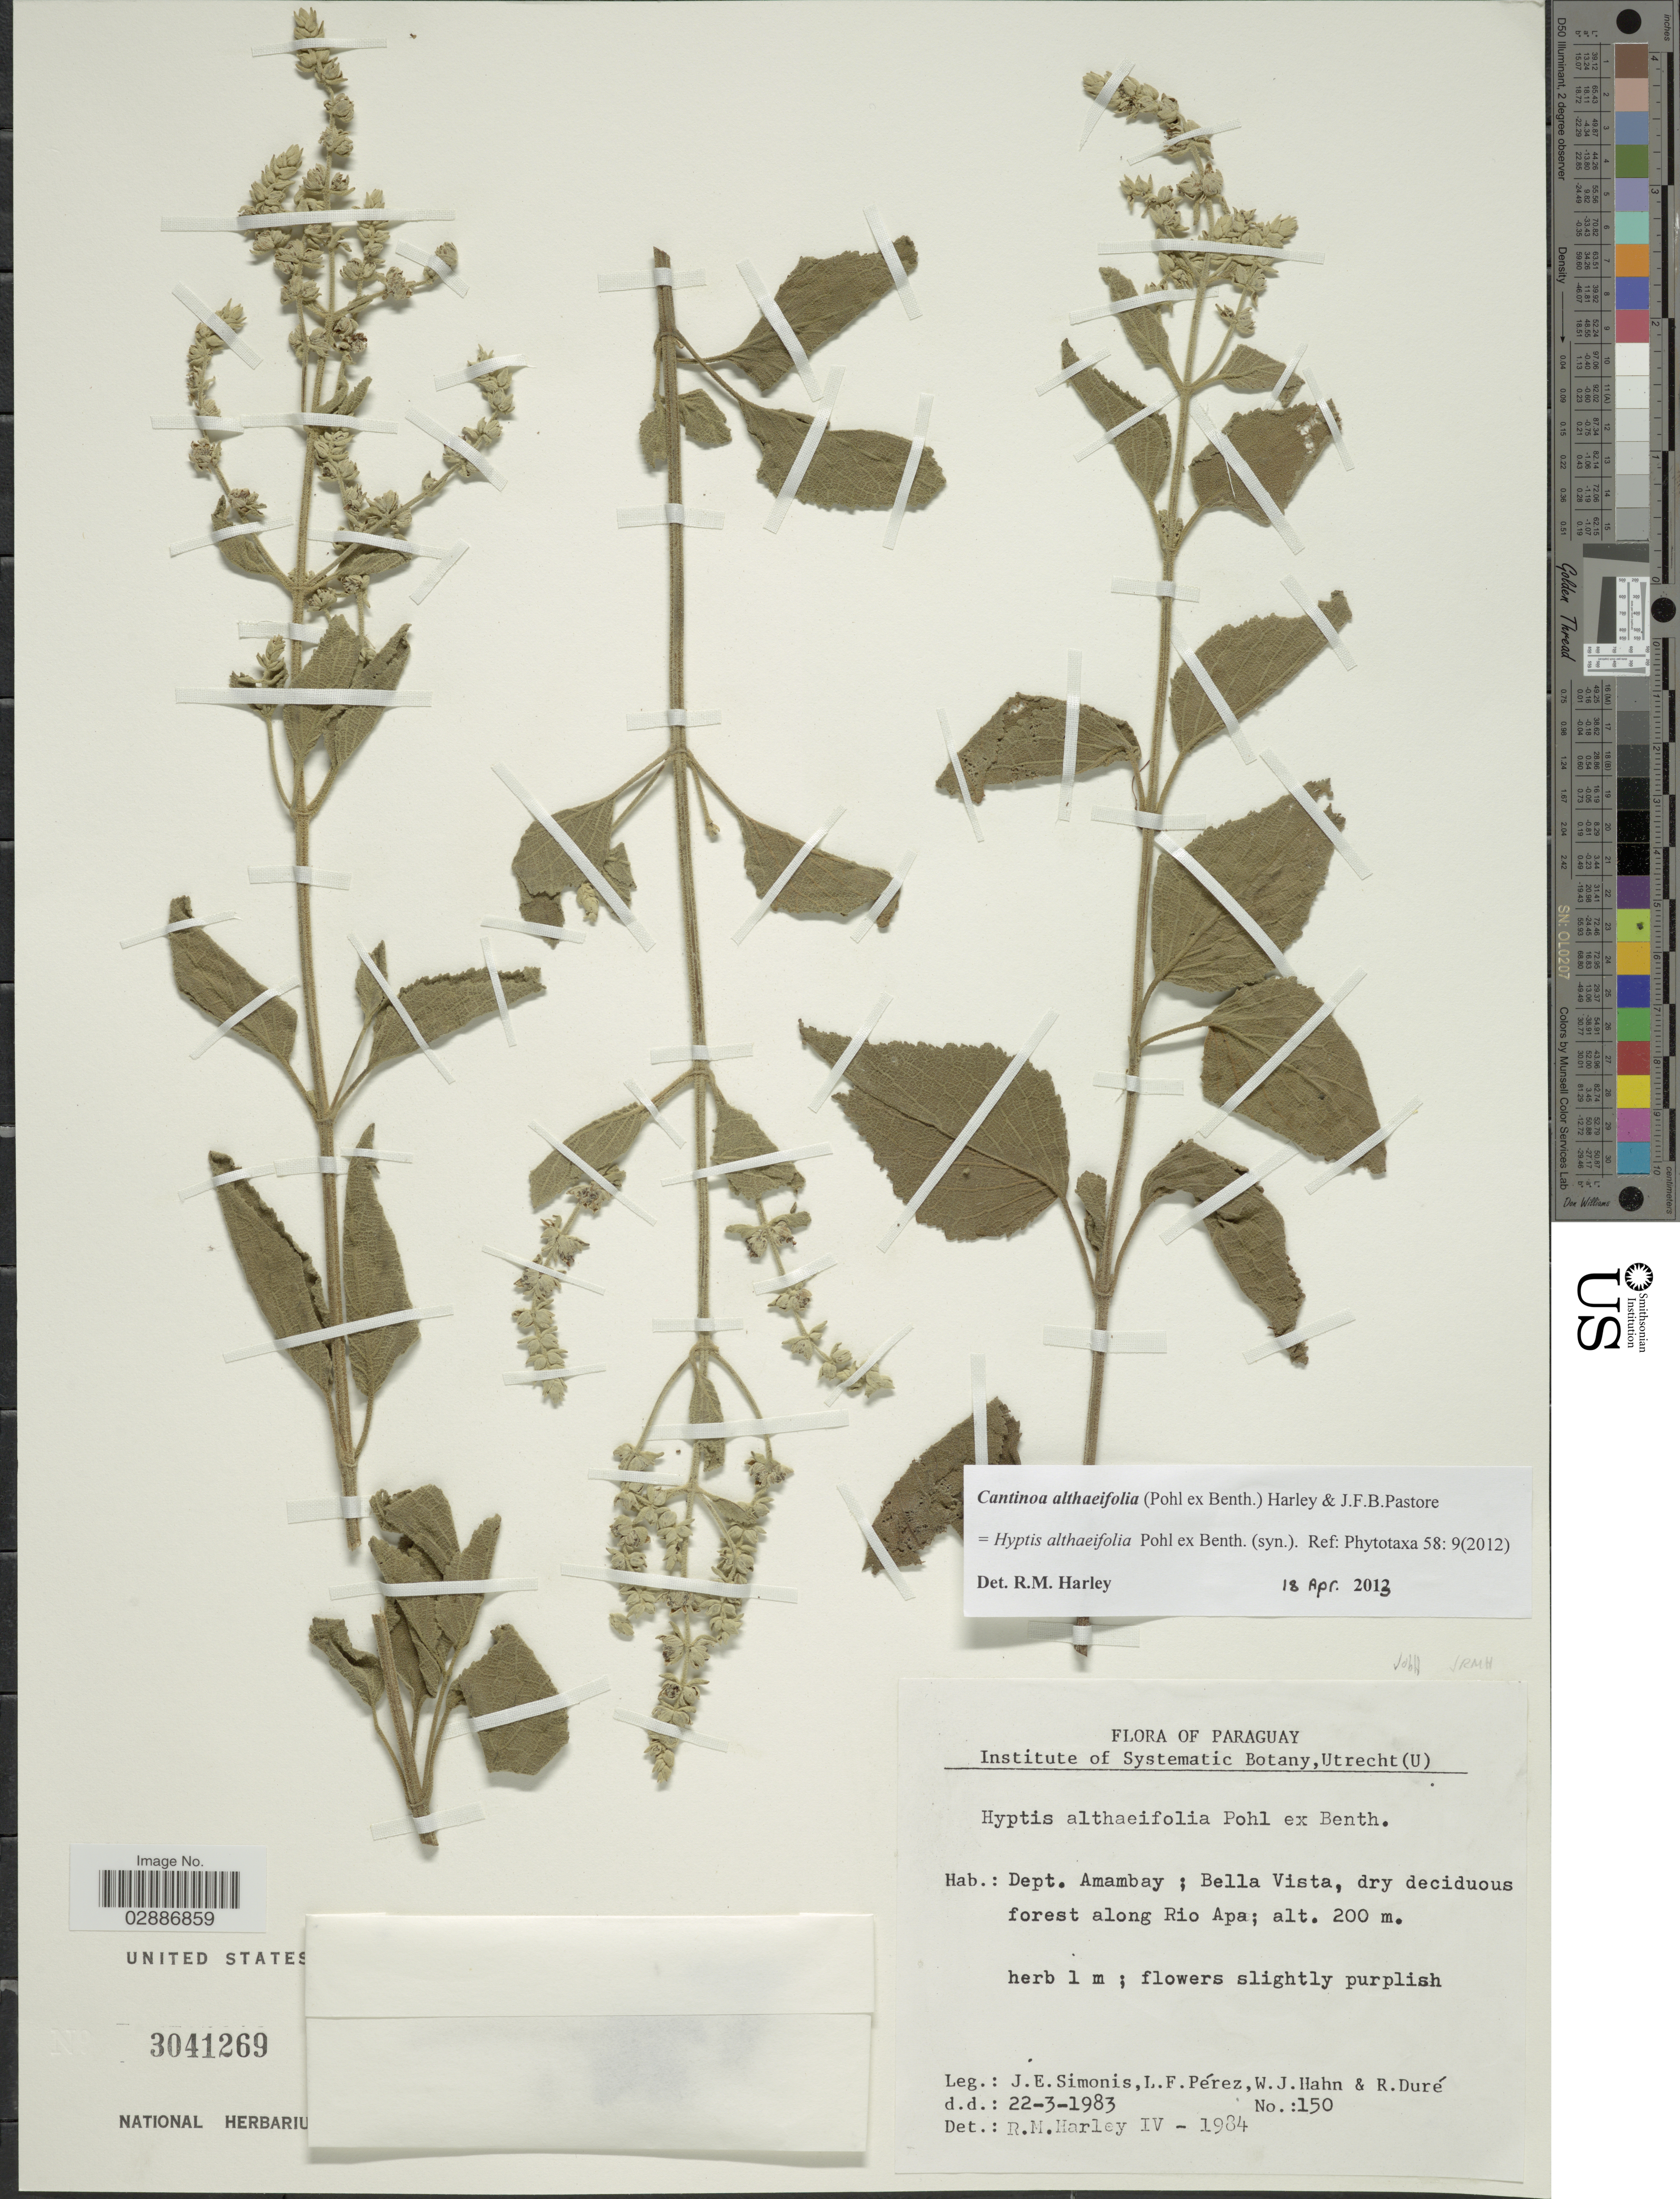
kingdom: Plantae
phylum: Tracheophyta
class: Magnoliopsida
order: Lamiales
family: Lamiaceae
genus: Cantinoa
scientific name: Cantinoa althaeifolia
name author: (Pohl ex Benth.) Harley & J.F.B. Pastore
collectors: J. E. Simonis, L. Perez, W. J. Hahn & R. Duré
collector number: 150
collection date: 1983-03-22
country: Paraguay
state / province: Amambay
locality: Dept. Amambay ; Bella Vista, dry deiciduous forest along Rio Apa.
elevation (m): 200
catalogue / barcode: US 3041269